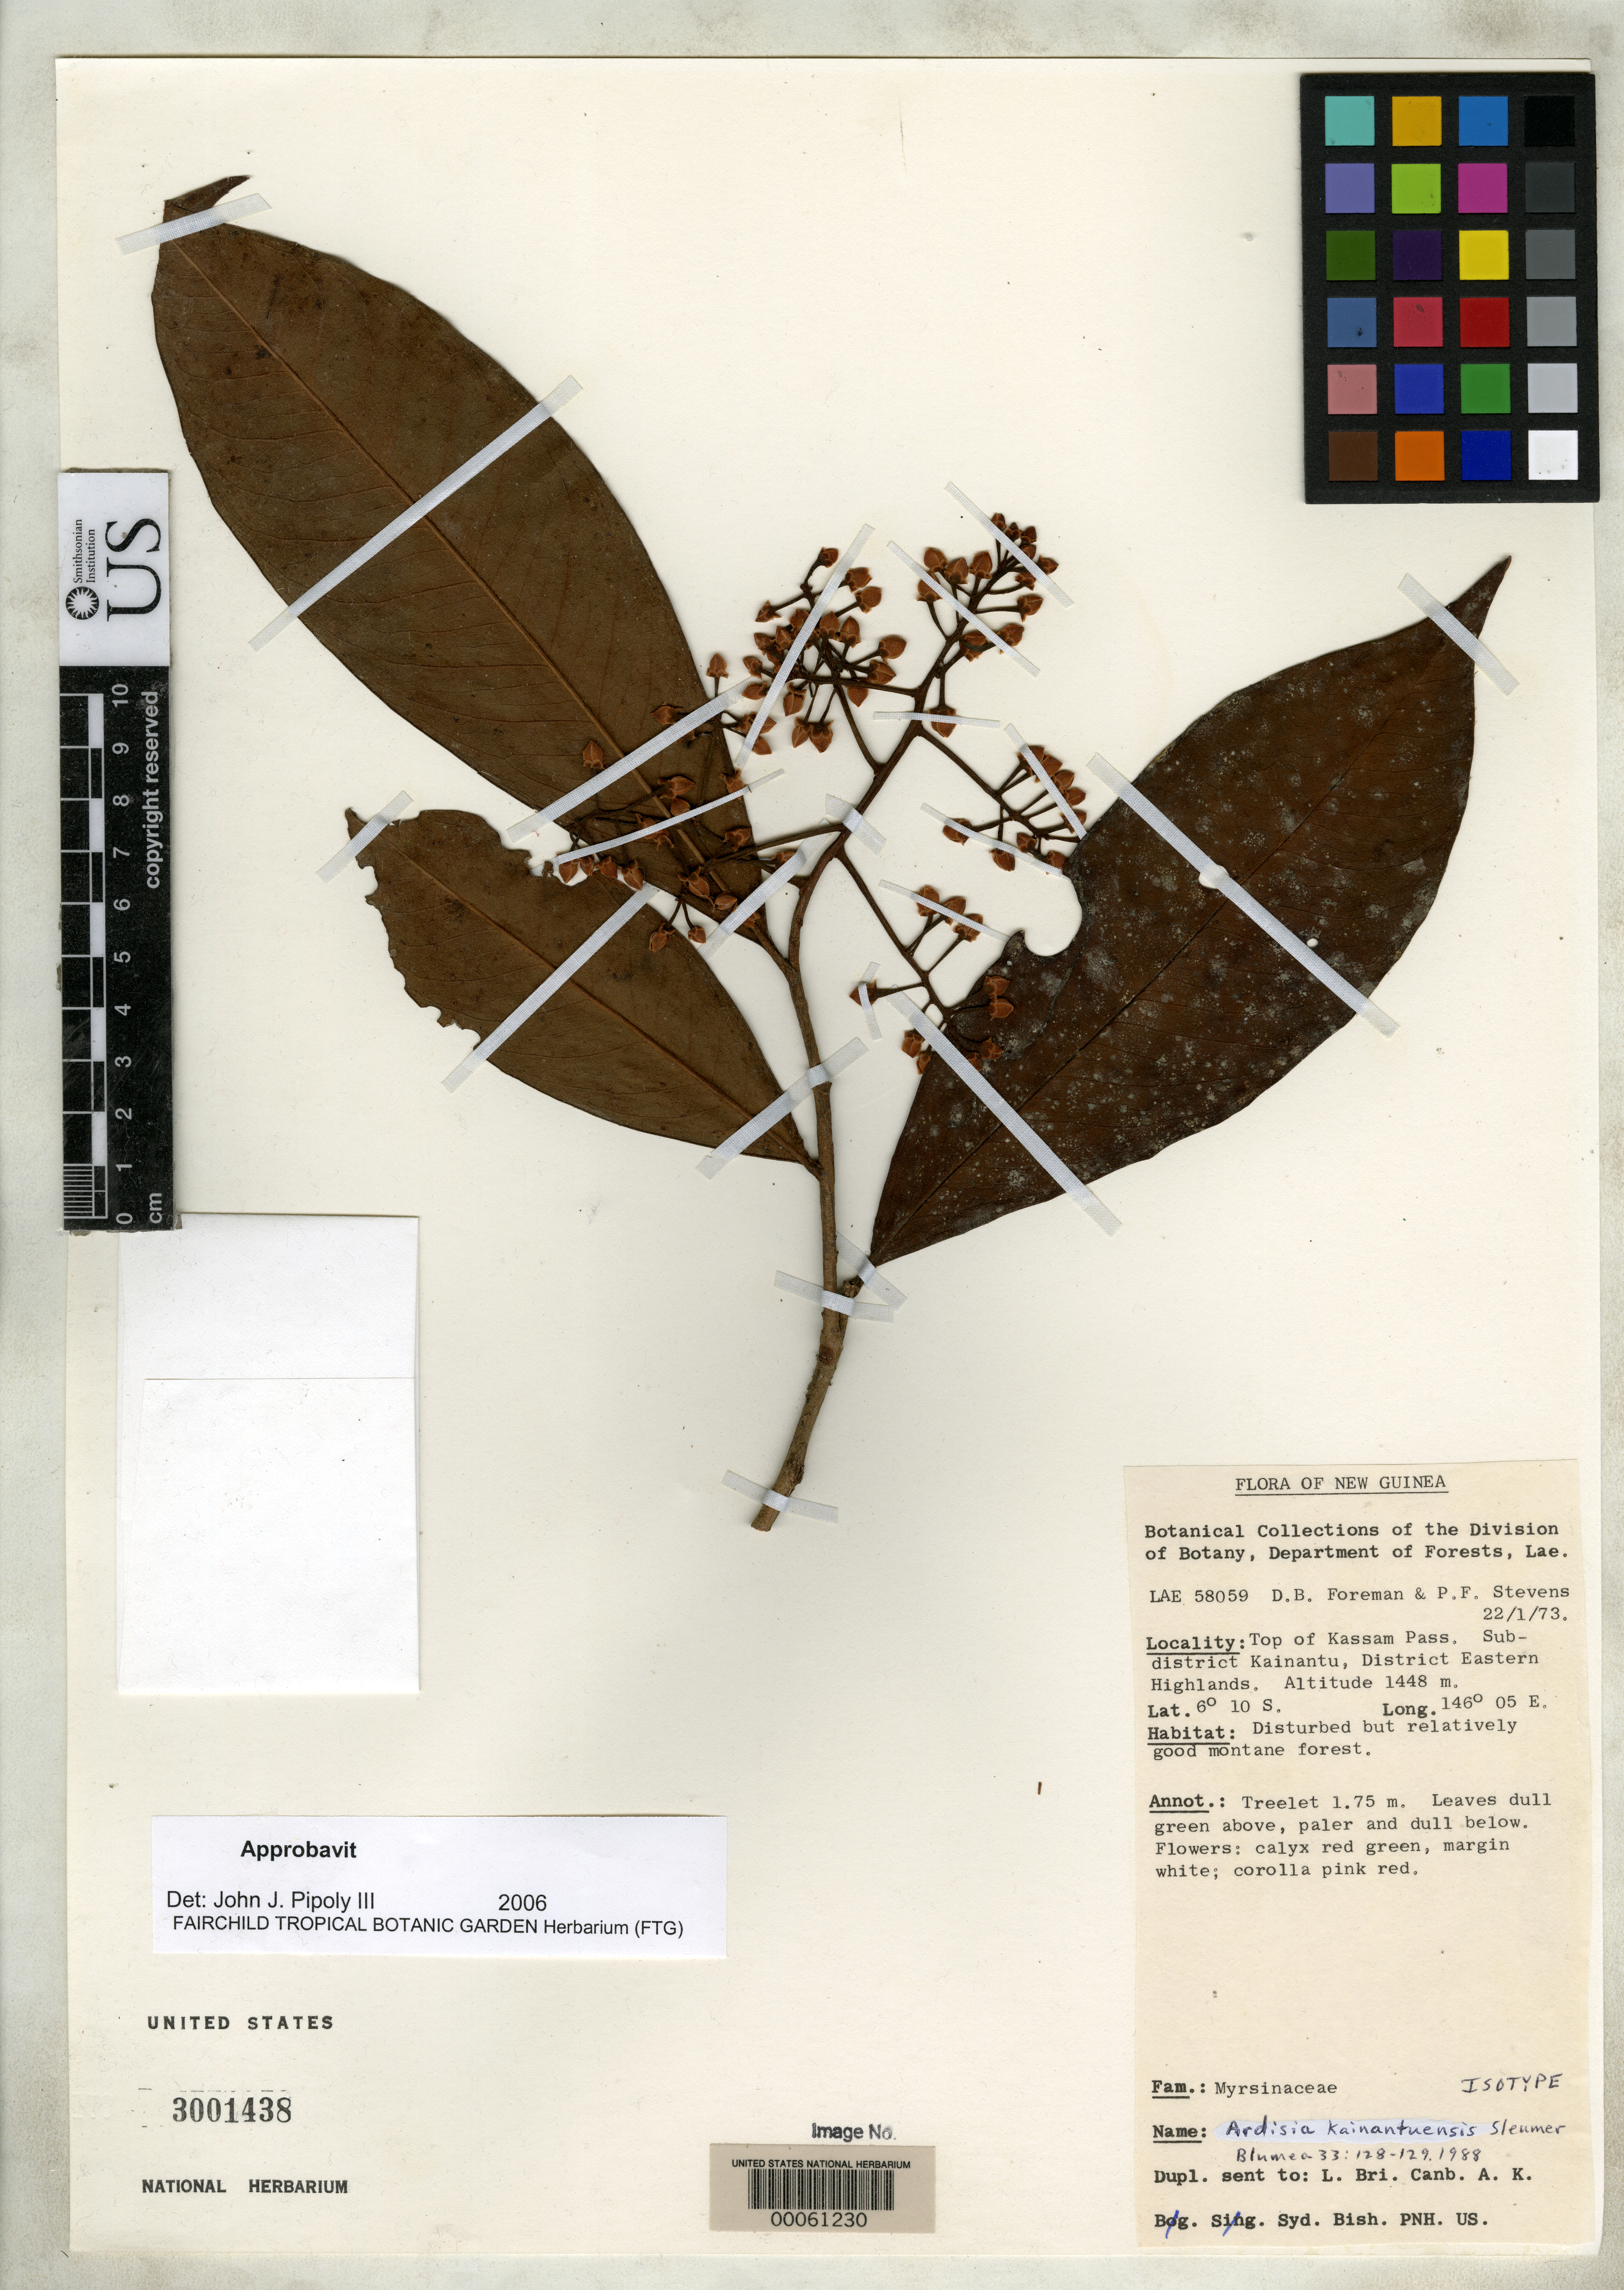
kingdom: Plantae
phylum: Tracheophyta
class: Magnoliopsida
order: Ericales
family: Primulaceae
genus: Ardisia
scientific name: Ardisia kainantuensis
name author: Sleumer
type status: Isotype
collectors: D. Foreman & P. F. Stevens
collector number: LAE 58059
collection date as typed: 22 Jan 1973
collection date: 1973-01-22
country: Papua New Guinea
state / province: Eastern Highlands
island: New Guinea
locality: Kainantu sub-dist., top of Kassam Pass.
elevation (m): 1448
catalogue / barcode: US 3001438